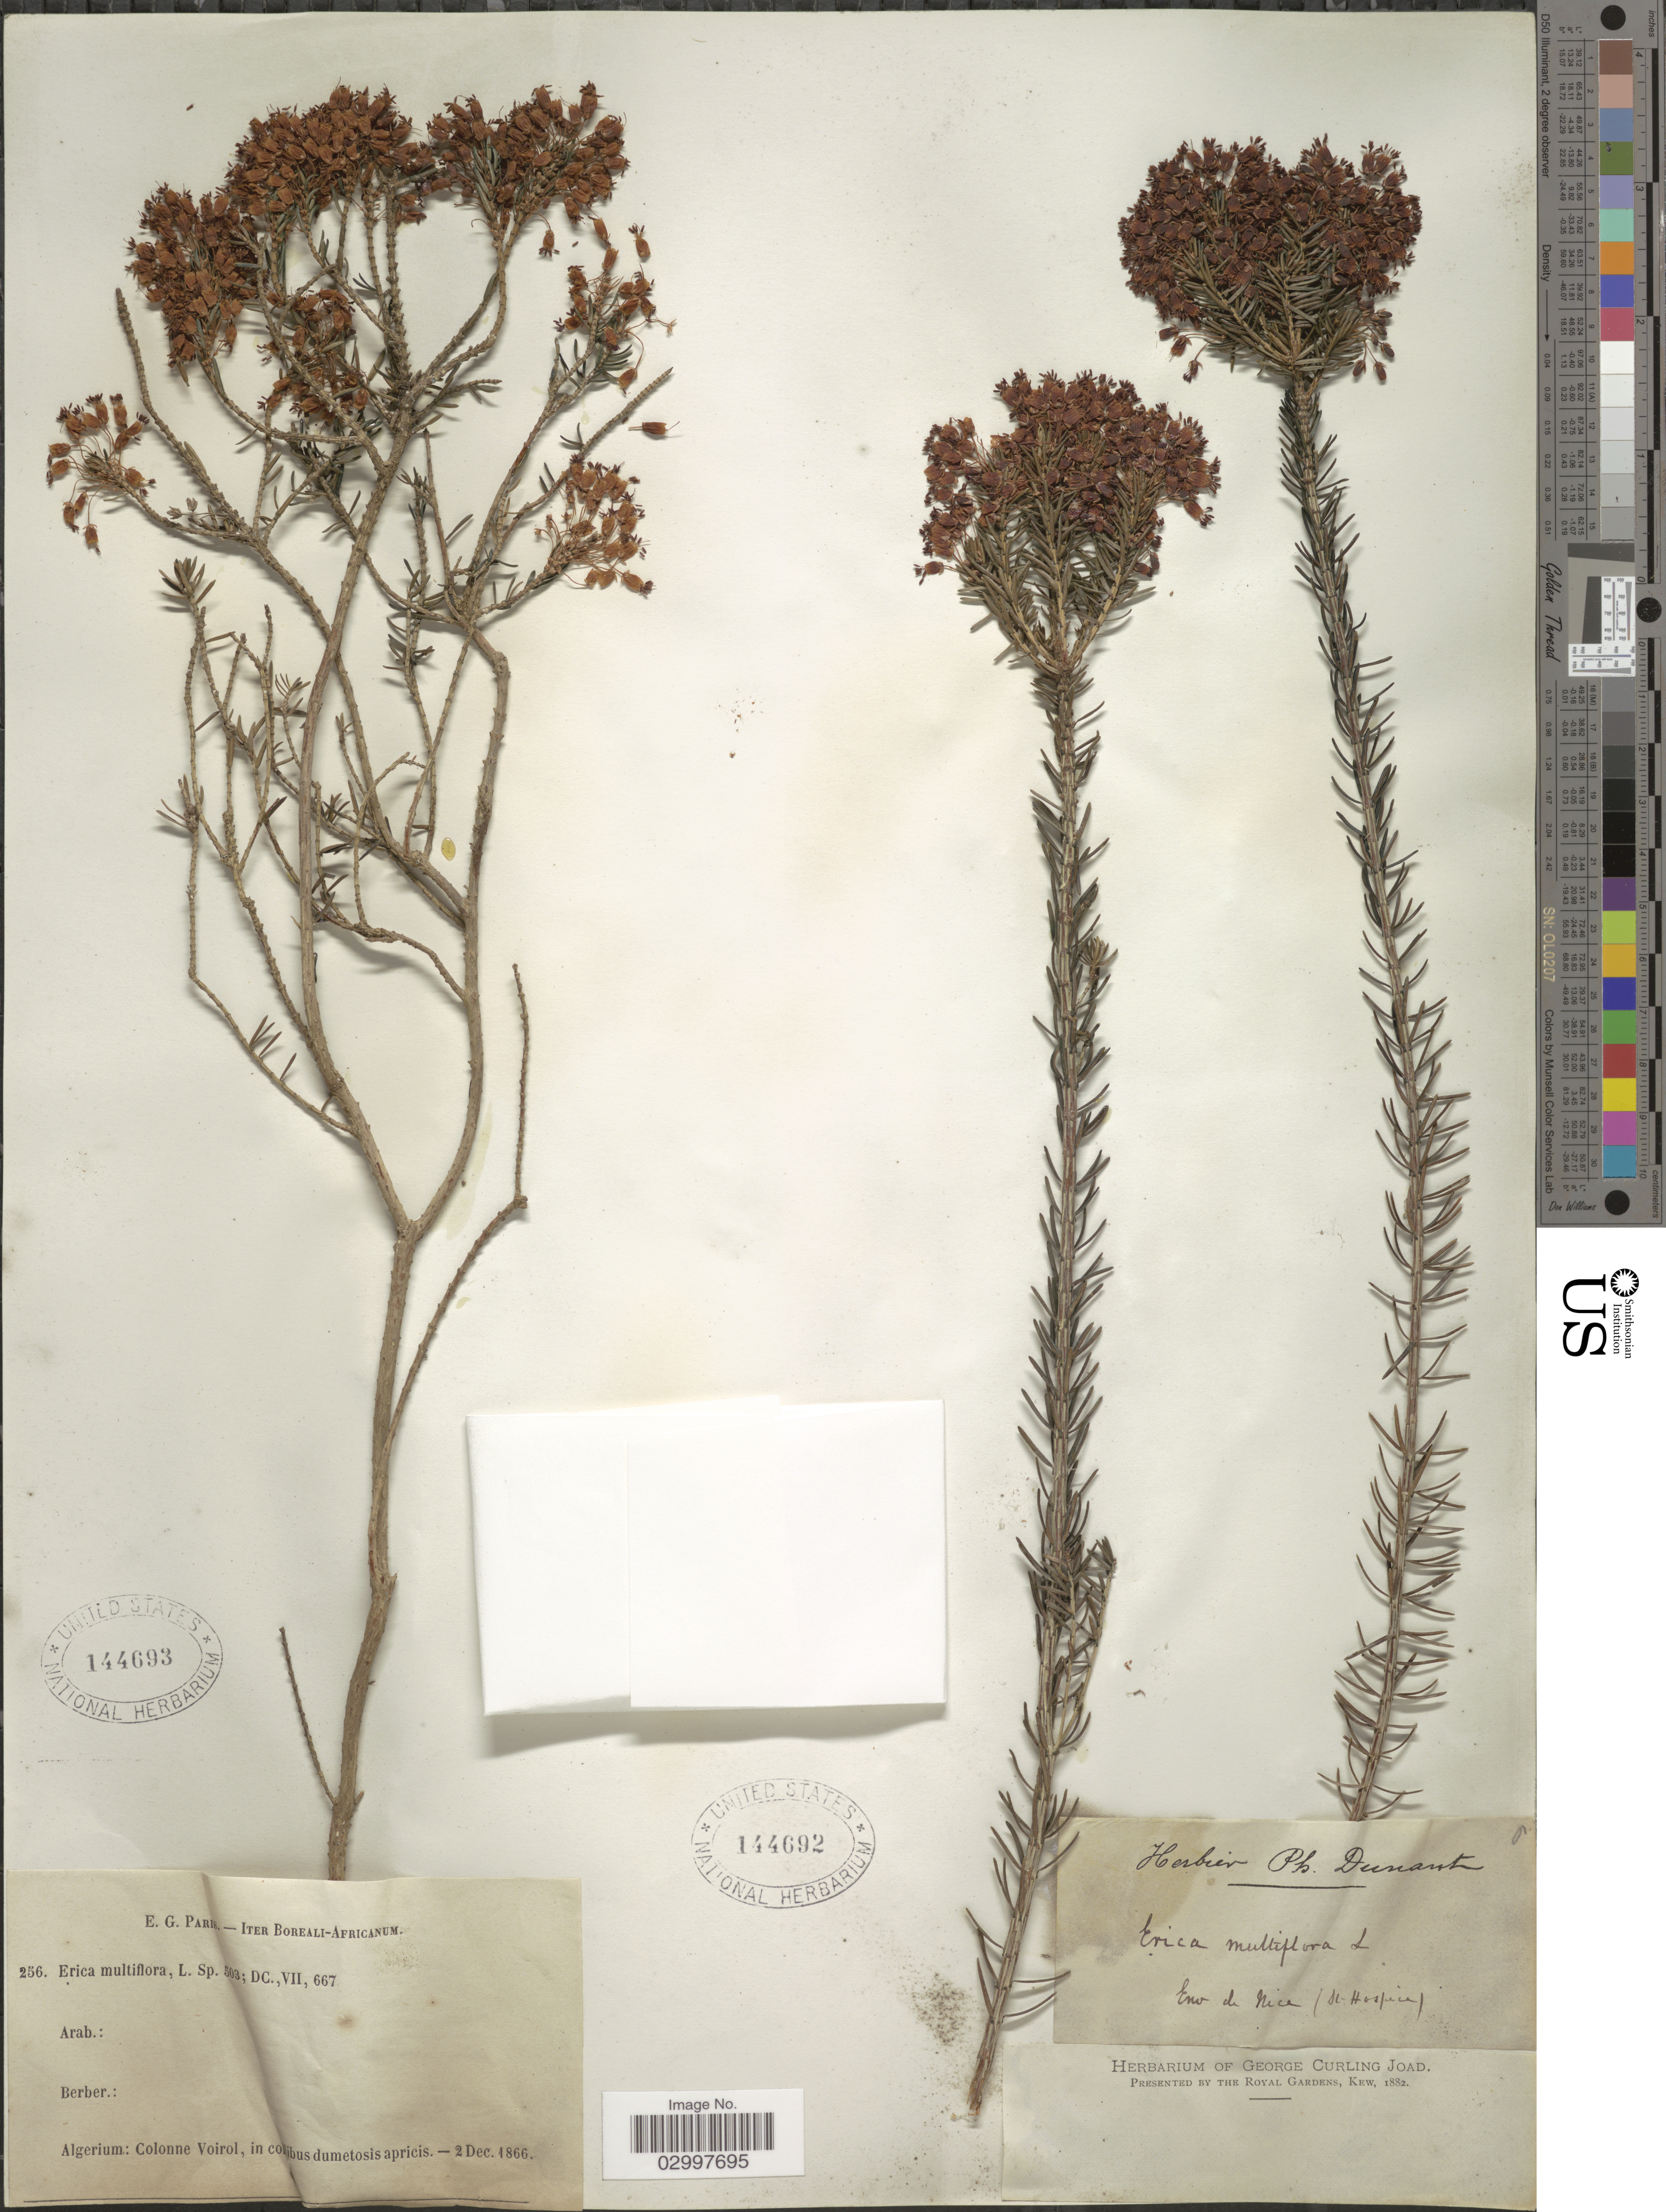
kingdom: Plantae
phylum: Tracheophyta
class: Magnoliopsida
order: Ericales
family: Ericaceae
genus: Erica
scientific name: Erica multiflora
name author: L.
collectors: Paris, E.G.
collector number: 256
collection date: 1866-12-02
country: Algeria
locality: Iter Boreali-Africanum. Algerium: Colonne Voirol.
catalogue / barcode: US 144693